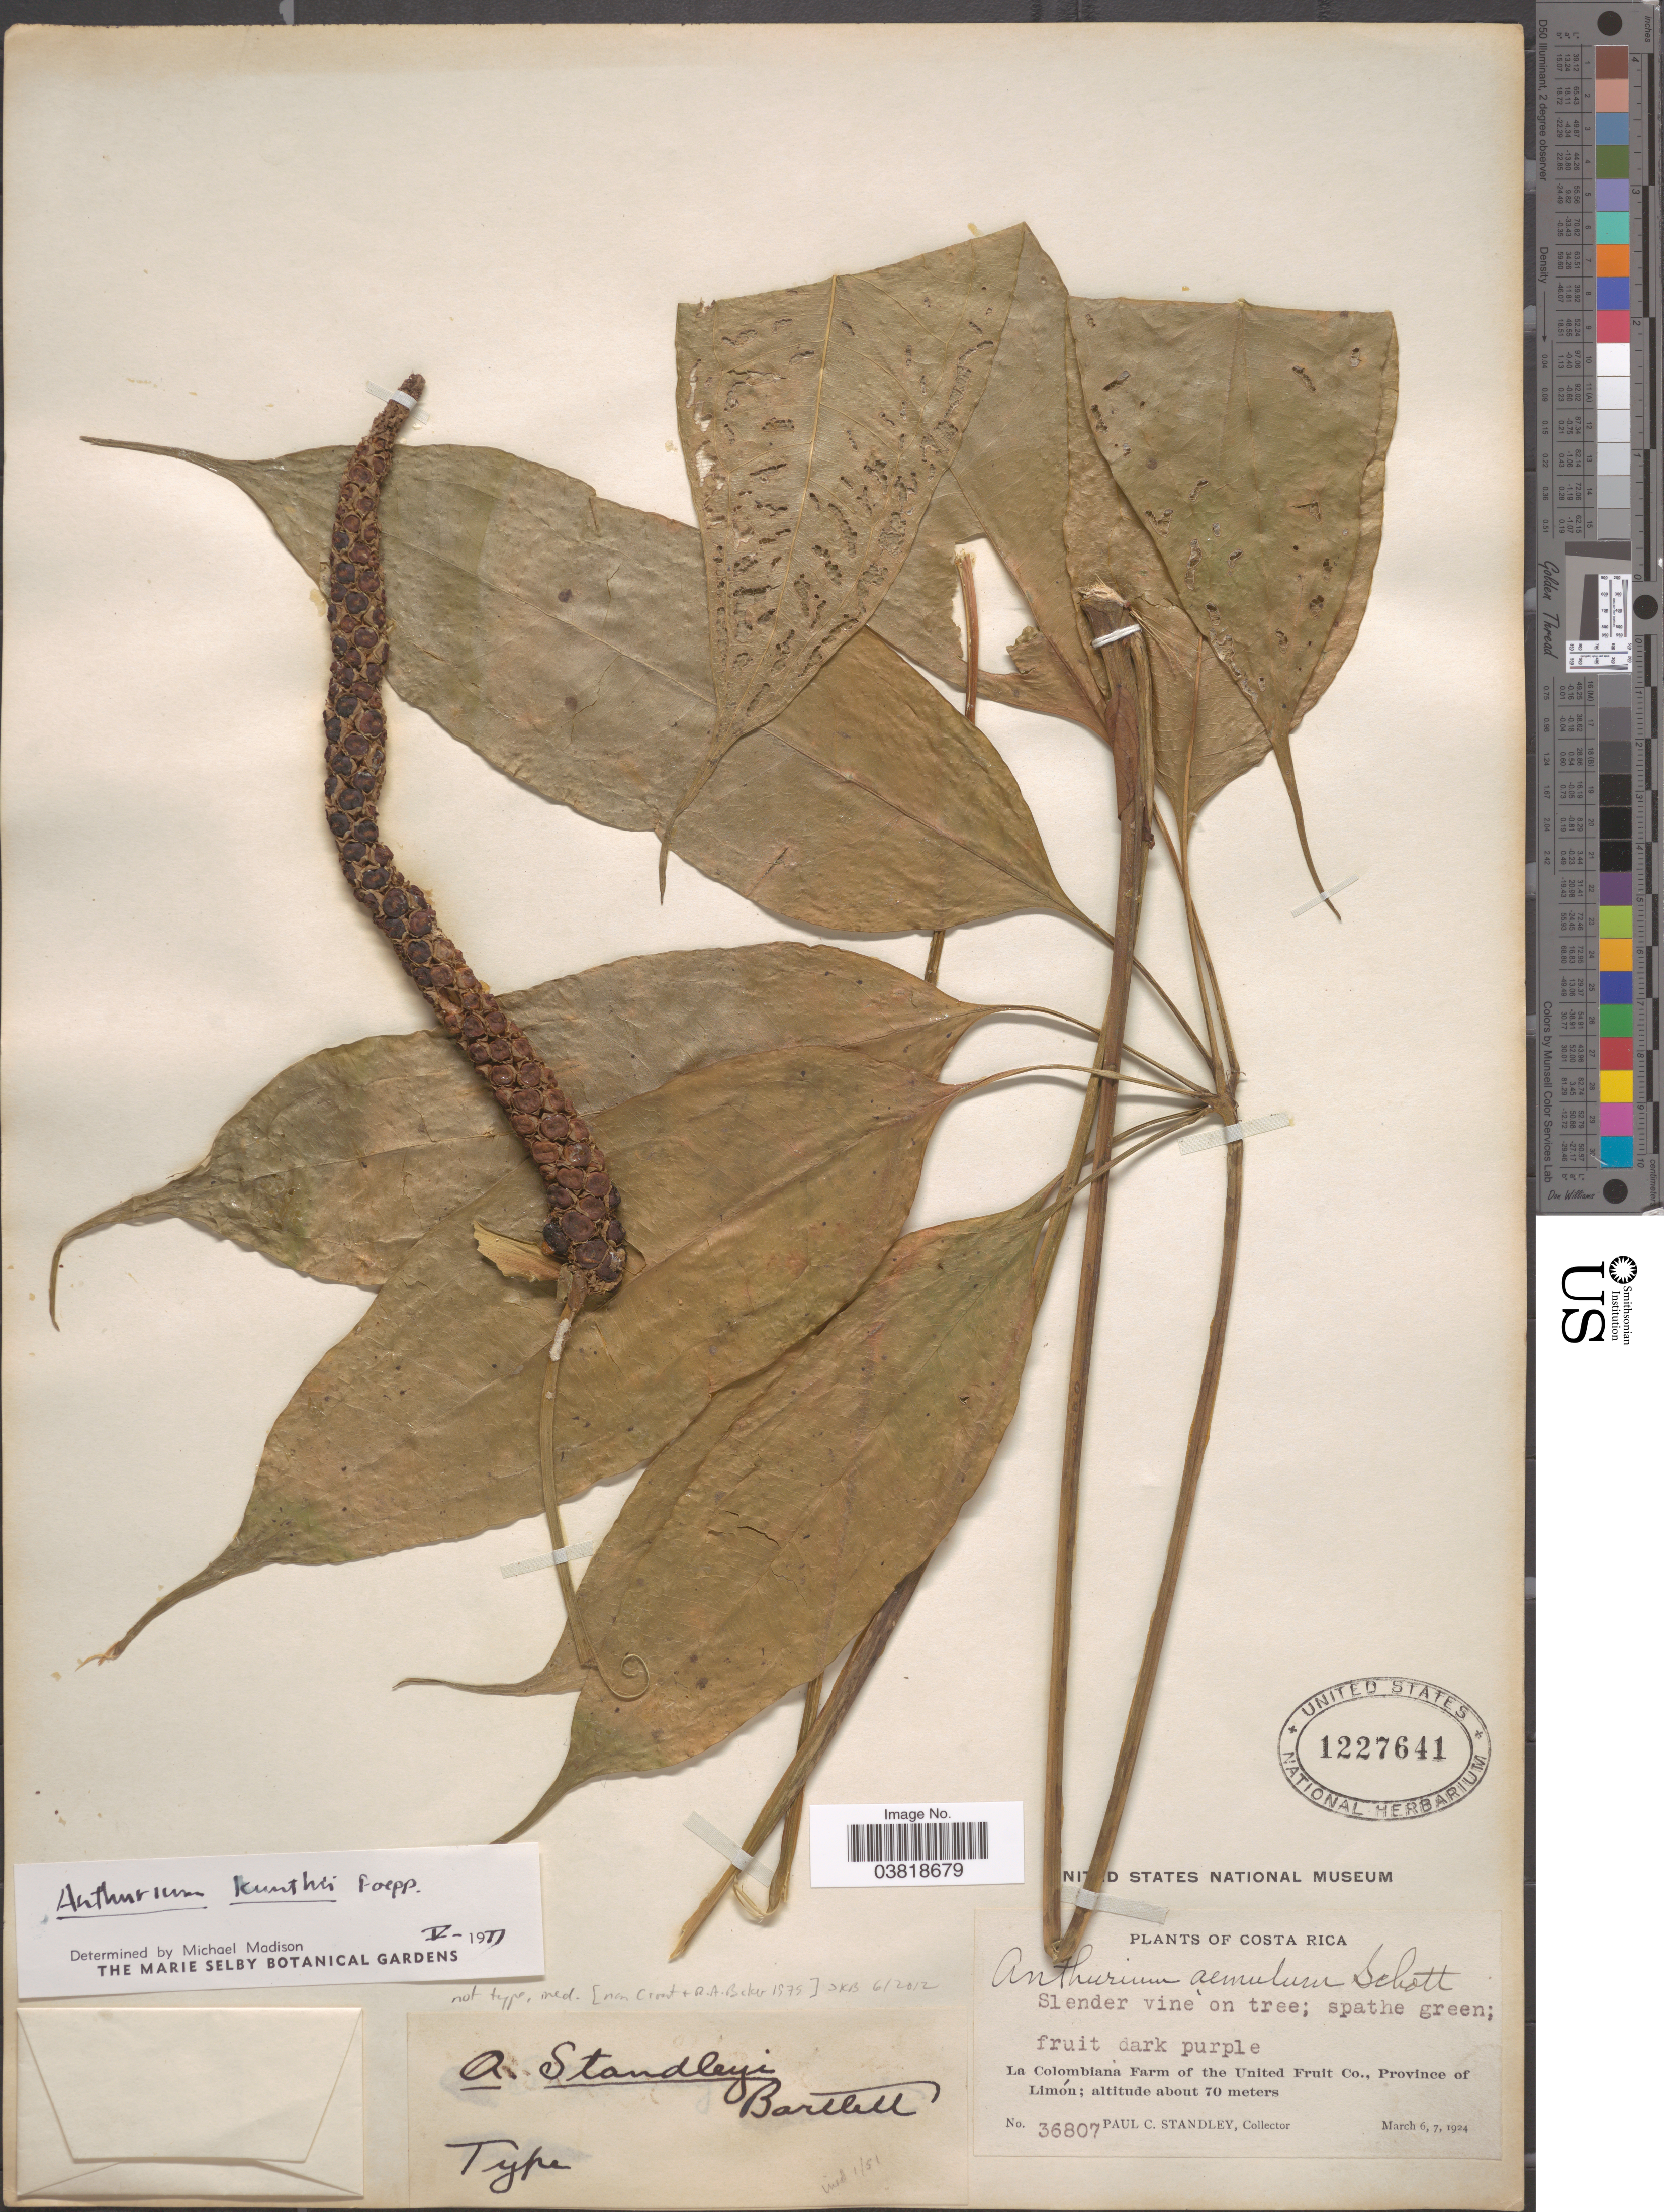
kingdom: Plantae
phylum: Tracheophyta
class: Liliopsida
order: Alismatales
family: Araceae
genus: Anthurium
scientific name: Anthurium kunthii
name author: Poepp.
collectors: P. C. Standley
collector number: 36807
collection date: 1924-03-06/1924-03-07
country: Costa Rica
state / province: Limón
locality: La Colombiana Farm of the United Fruit Co.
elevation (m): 70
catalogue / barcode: US 1227641